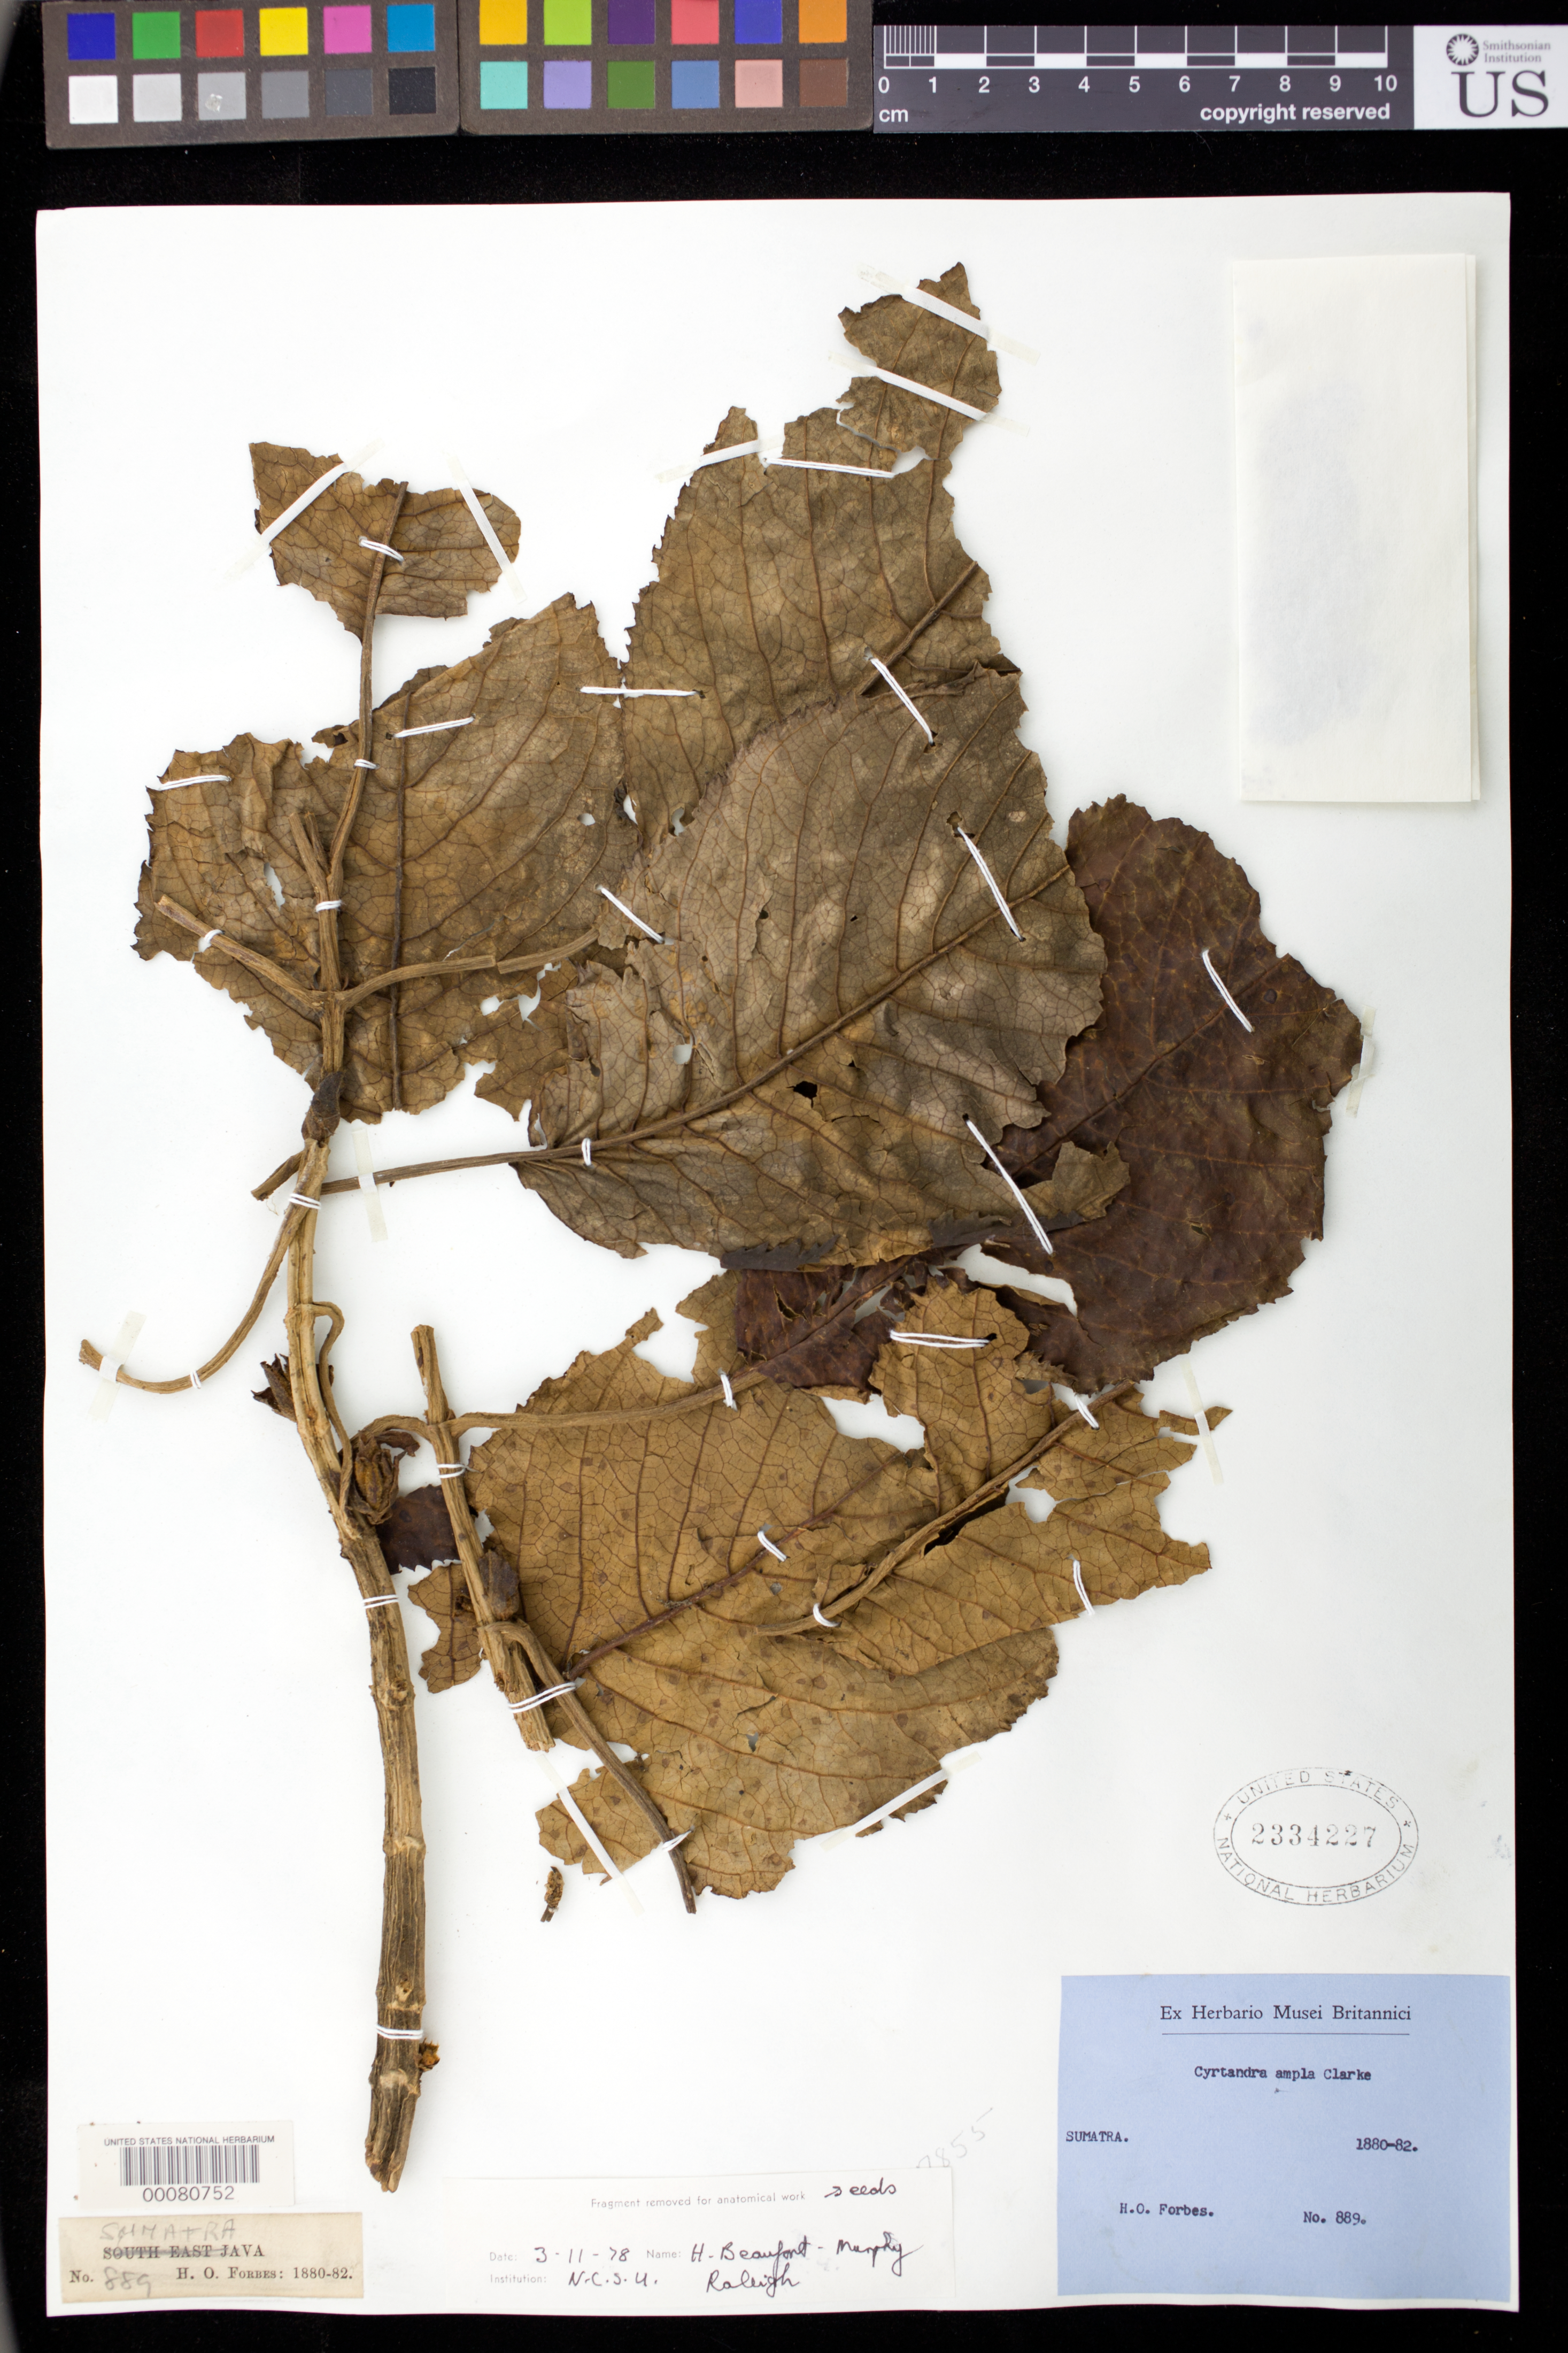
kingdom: Plantae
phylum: Tracheophyta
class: Magnoliopsida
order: Lamiales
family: Gesneriaceae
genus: Cyrtandra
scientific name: Cyrtandra ampla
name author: C.B. Clarke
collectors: H. O. Forbes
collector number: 889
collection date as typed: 1880-1882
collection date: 1880/1882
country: Indonesia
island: Sumatra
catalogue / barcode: US 2334227